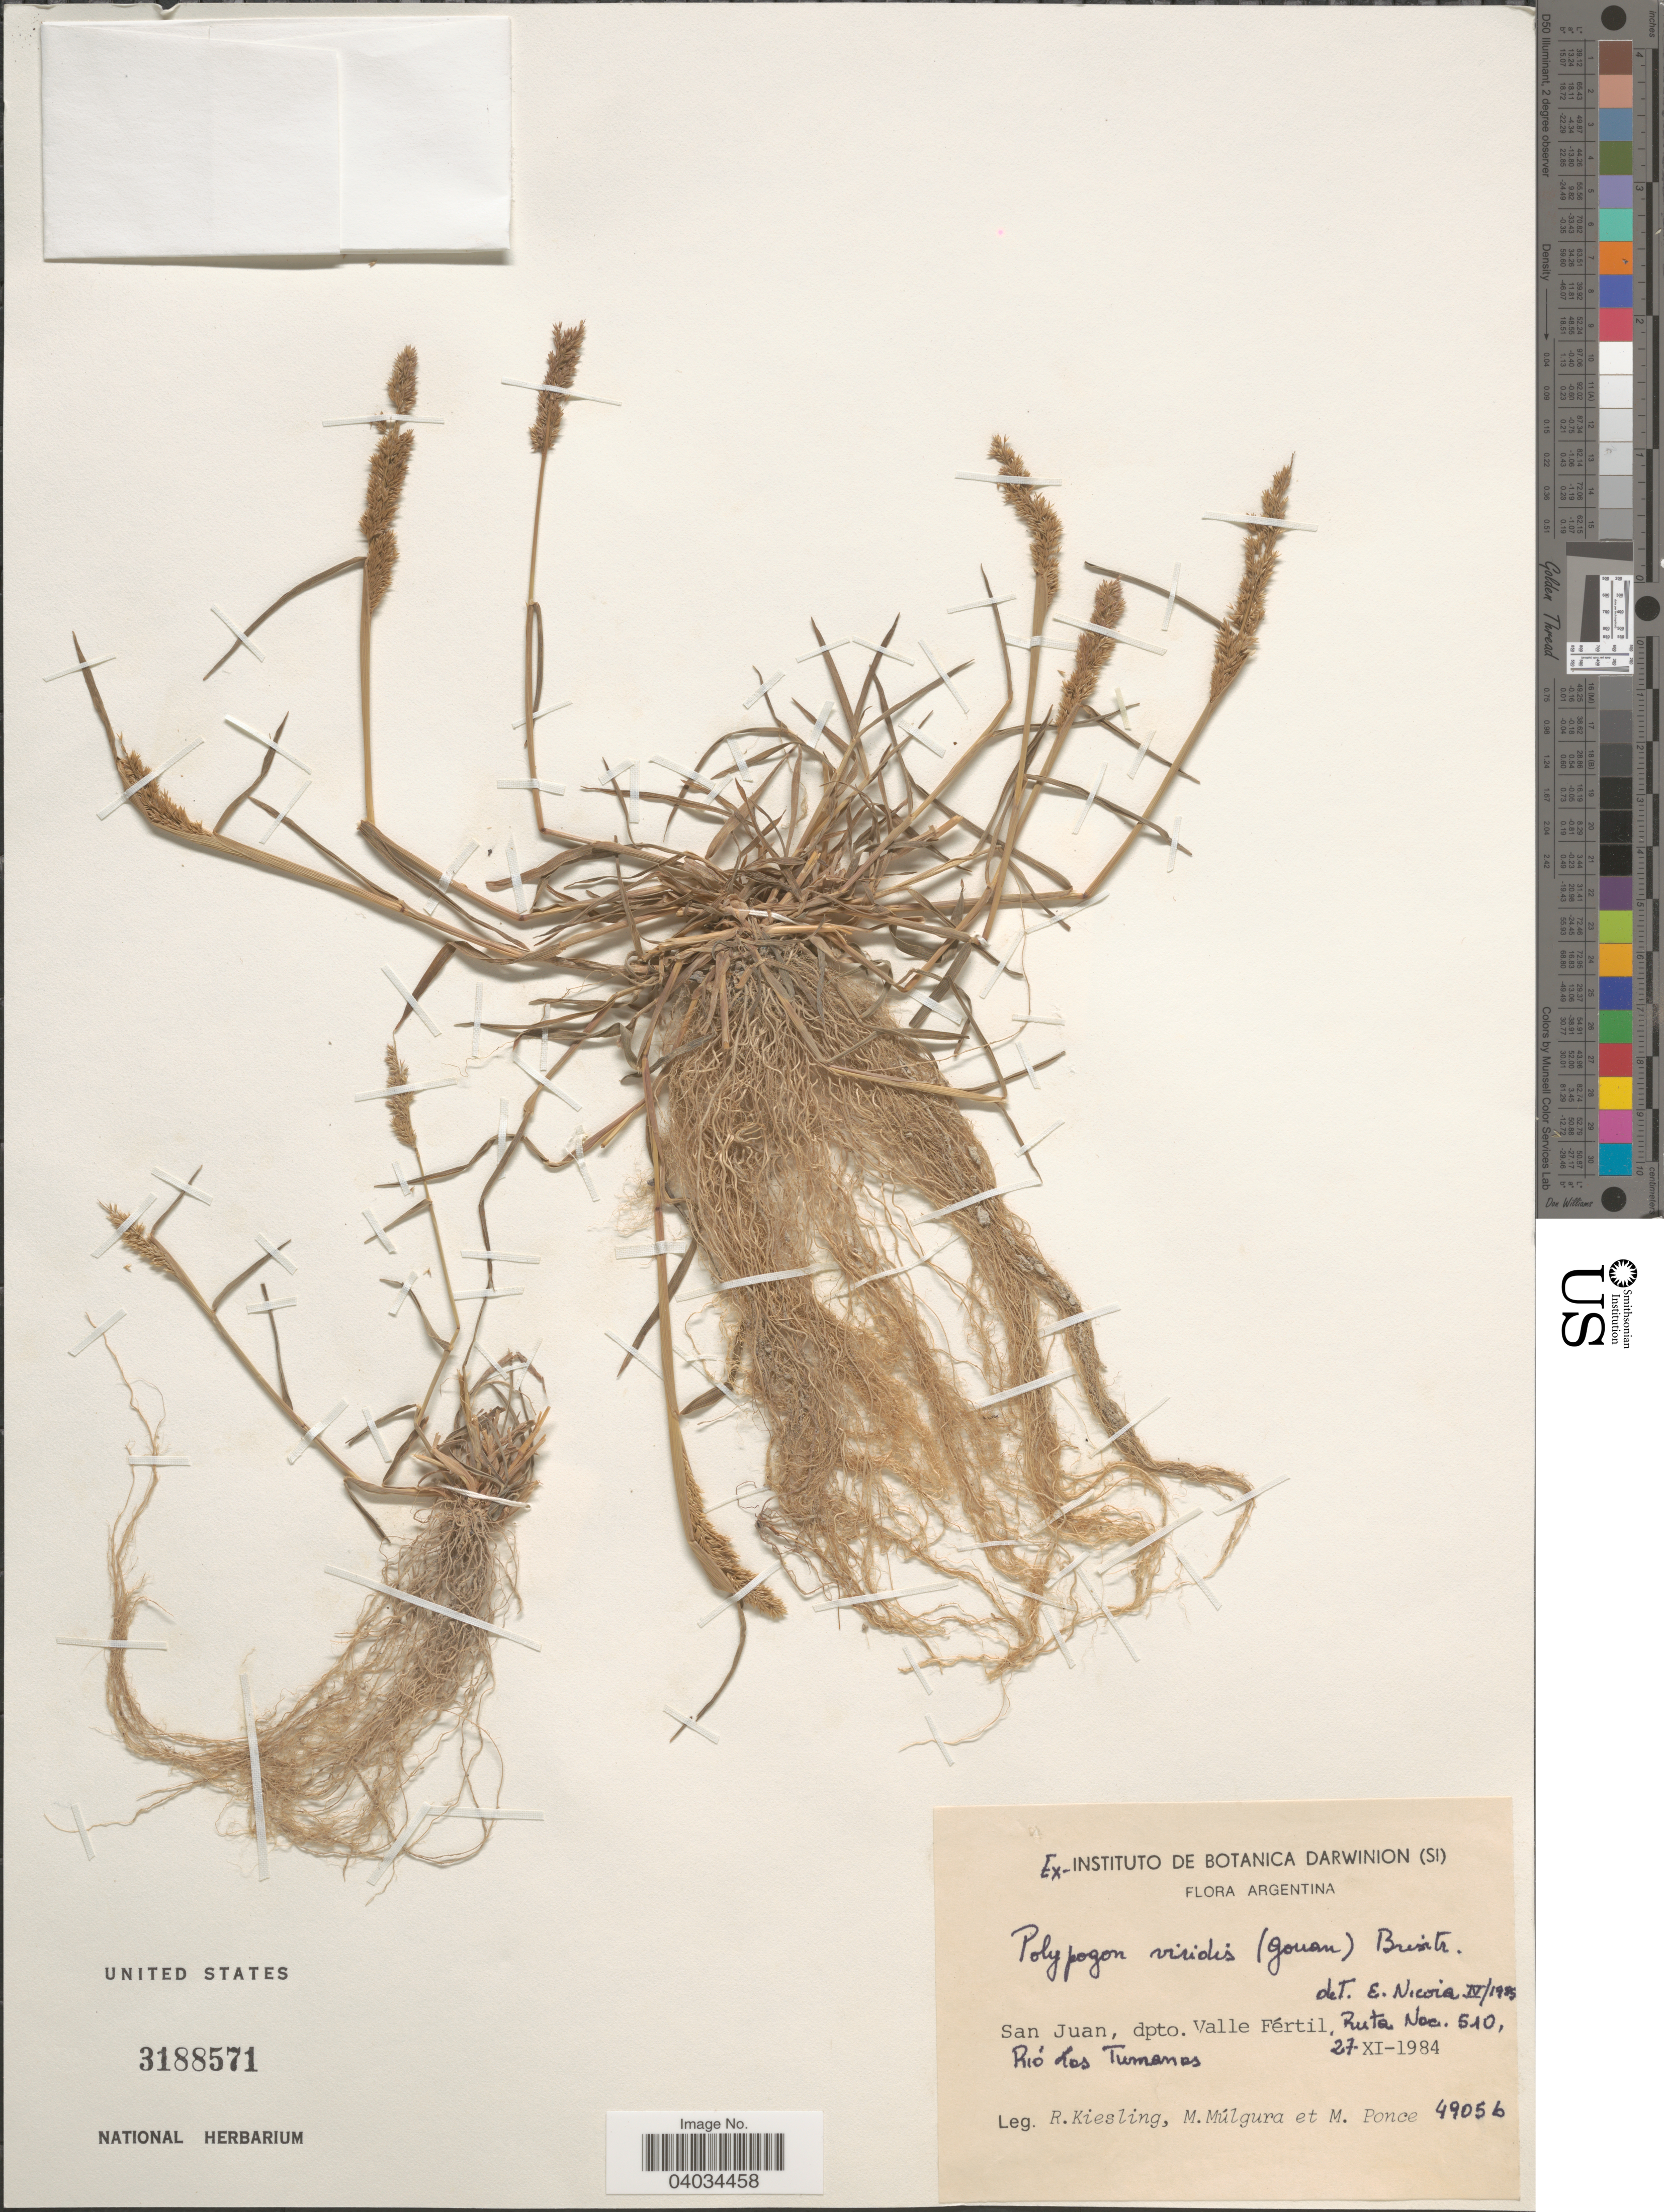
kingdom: Plantae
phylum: Tracheophyta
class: Liliopsida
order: Poales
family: Poaceae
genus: Polypogon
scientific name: Polypogon viridis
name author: (Gouan) Breistroffer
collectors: R. Kiesling, M. Múlgura & M. Ponce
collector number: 49056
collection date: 1984-11-27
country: Argentina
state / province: San Juan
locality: Dpto. Valle Fèrtil, Ruta Noc. 510, Río Las Tumanas.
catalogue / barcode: US 3188571